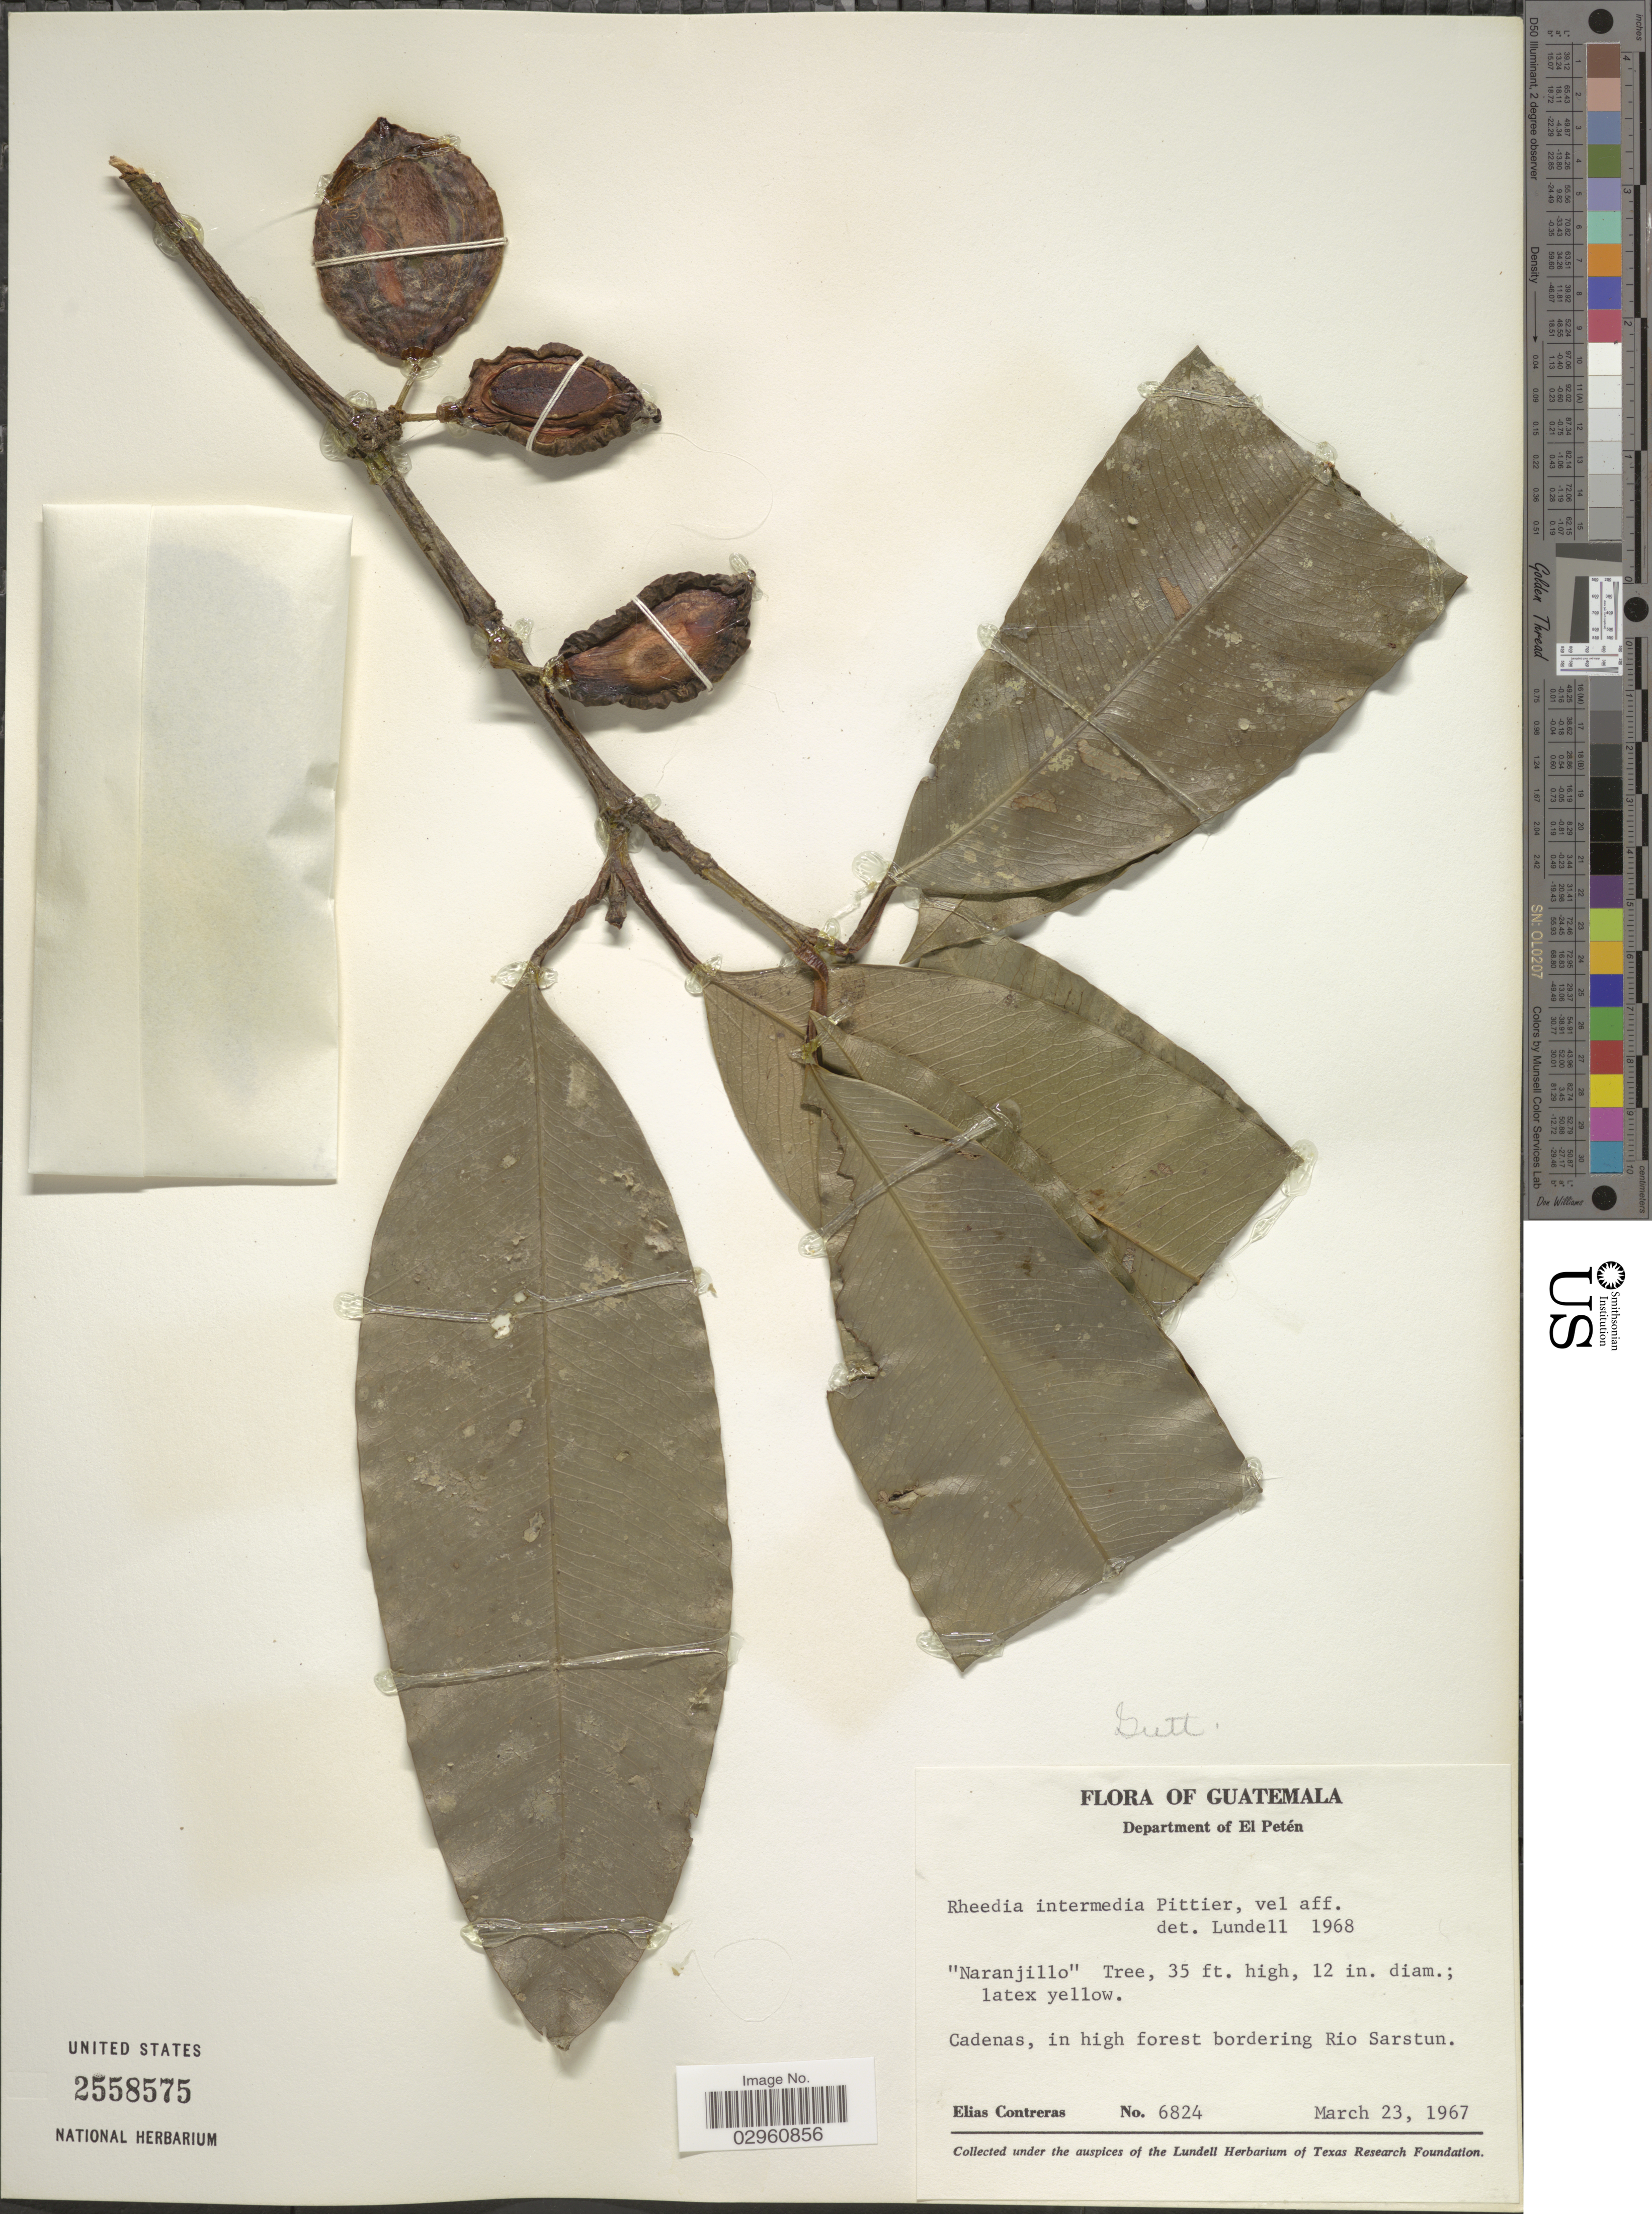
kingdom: Plantae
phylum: Tracheophyta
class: Magnoliopsida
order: Malpighiales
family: Clusiaceae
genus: Garcinia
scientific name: Garcinia intermedia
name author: (Pittier) Hammel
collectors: E. Contreras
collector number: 6824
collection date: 1967-03-23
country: Guatemala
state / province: El Petén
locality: Department of El Petén. Cadenas, in high forest bordering Rio Sarstun.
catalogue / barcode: US 2558575